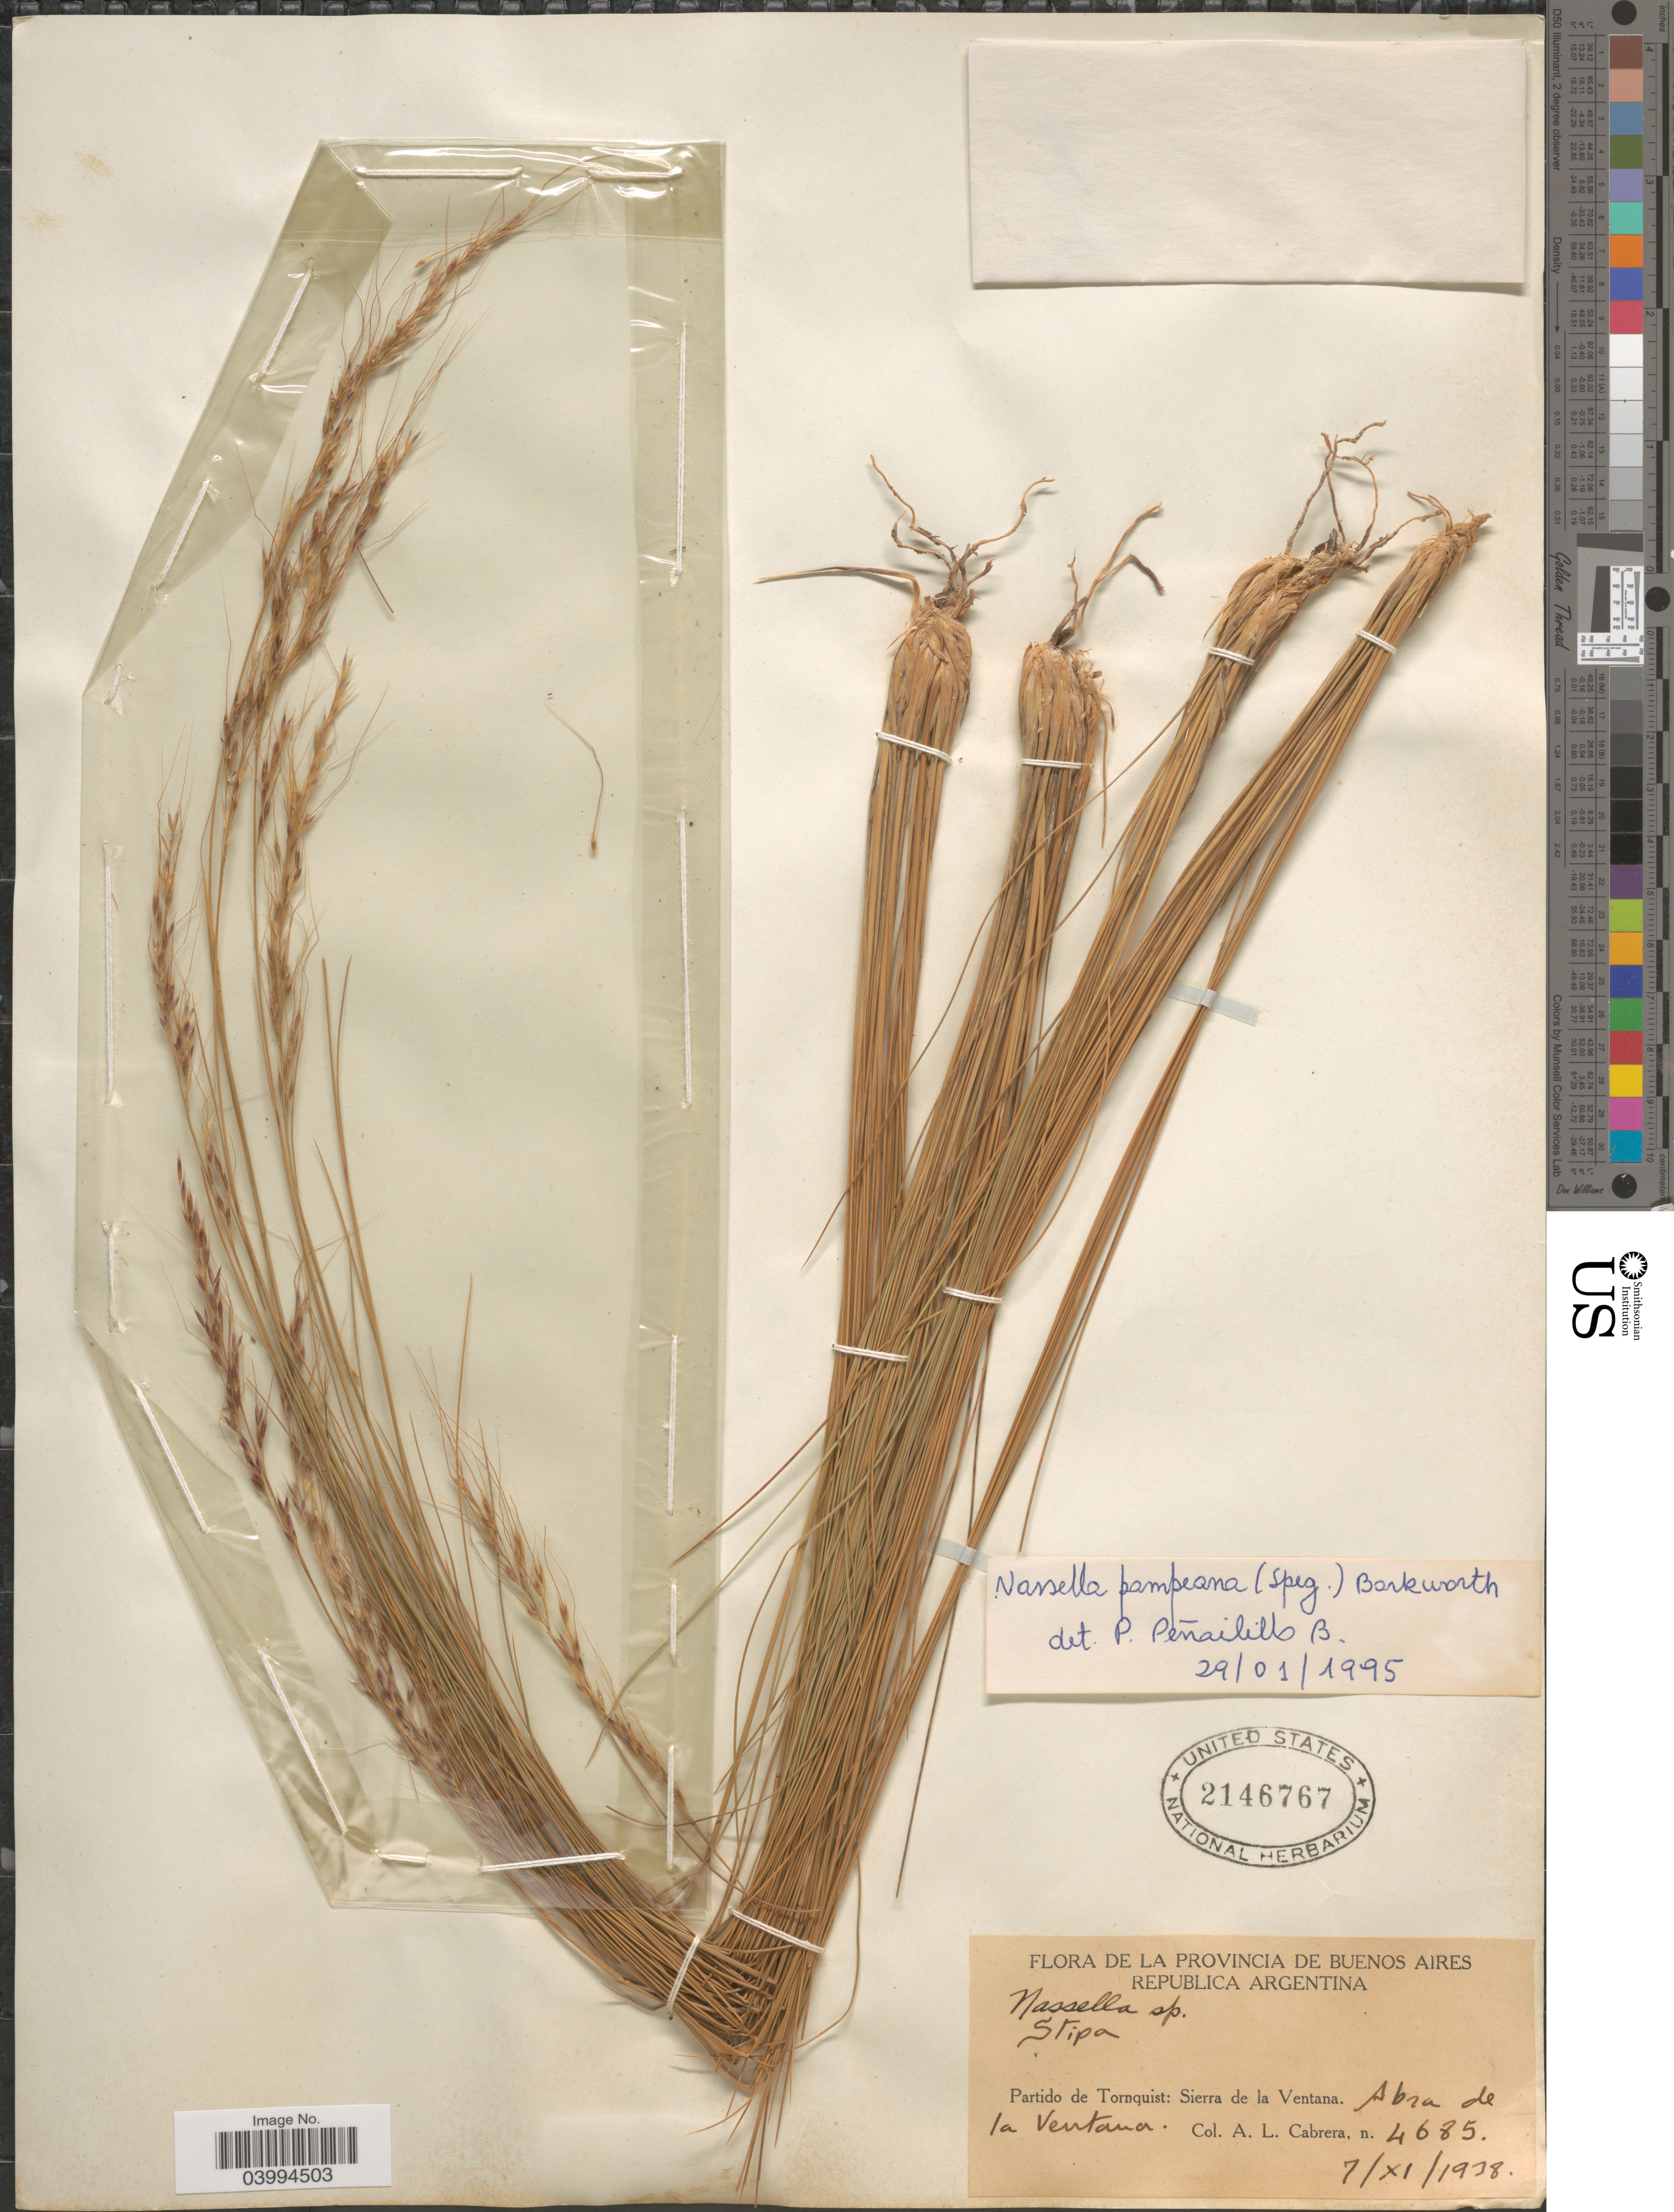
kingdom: Plantae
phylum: Tracheophyta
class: Liliopsida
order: Poales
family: Poaceae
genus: Nassella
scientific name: Nassella pampeana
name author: (Speg.) Barkworth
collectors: A. L. Cabrera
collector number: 4685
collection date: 1938-11-07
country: Argentina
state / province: Buenos Aires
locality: Partido de Tornquist: Sierra de la Ventana. Abra de la Ventana.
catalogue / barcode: US 2146767